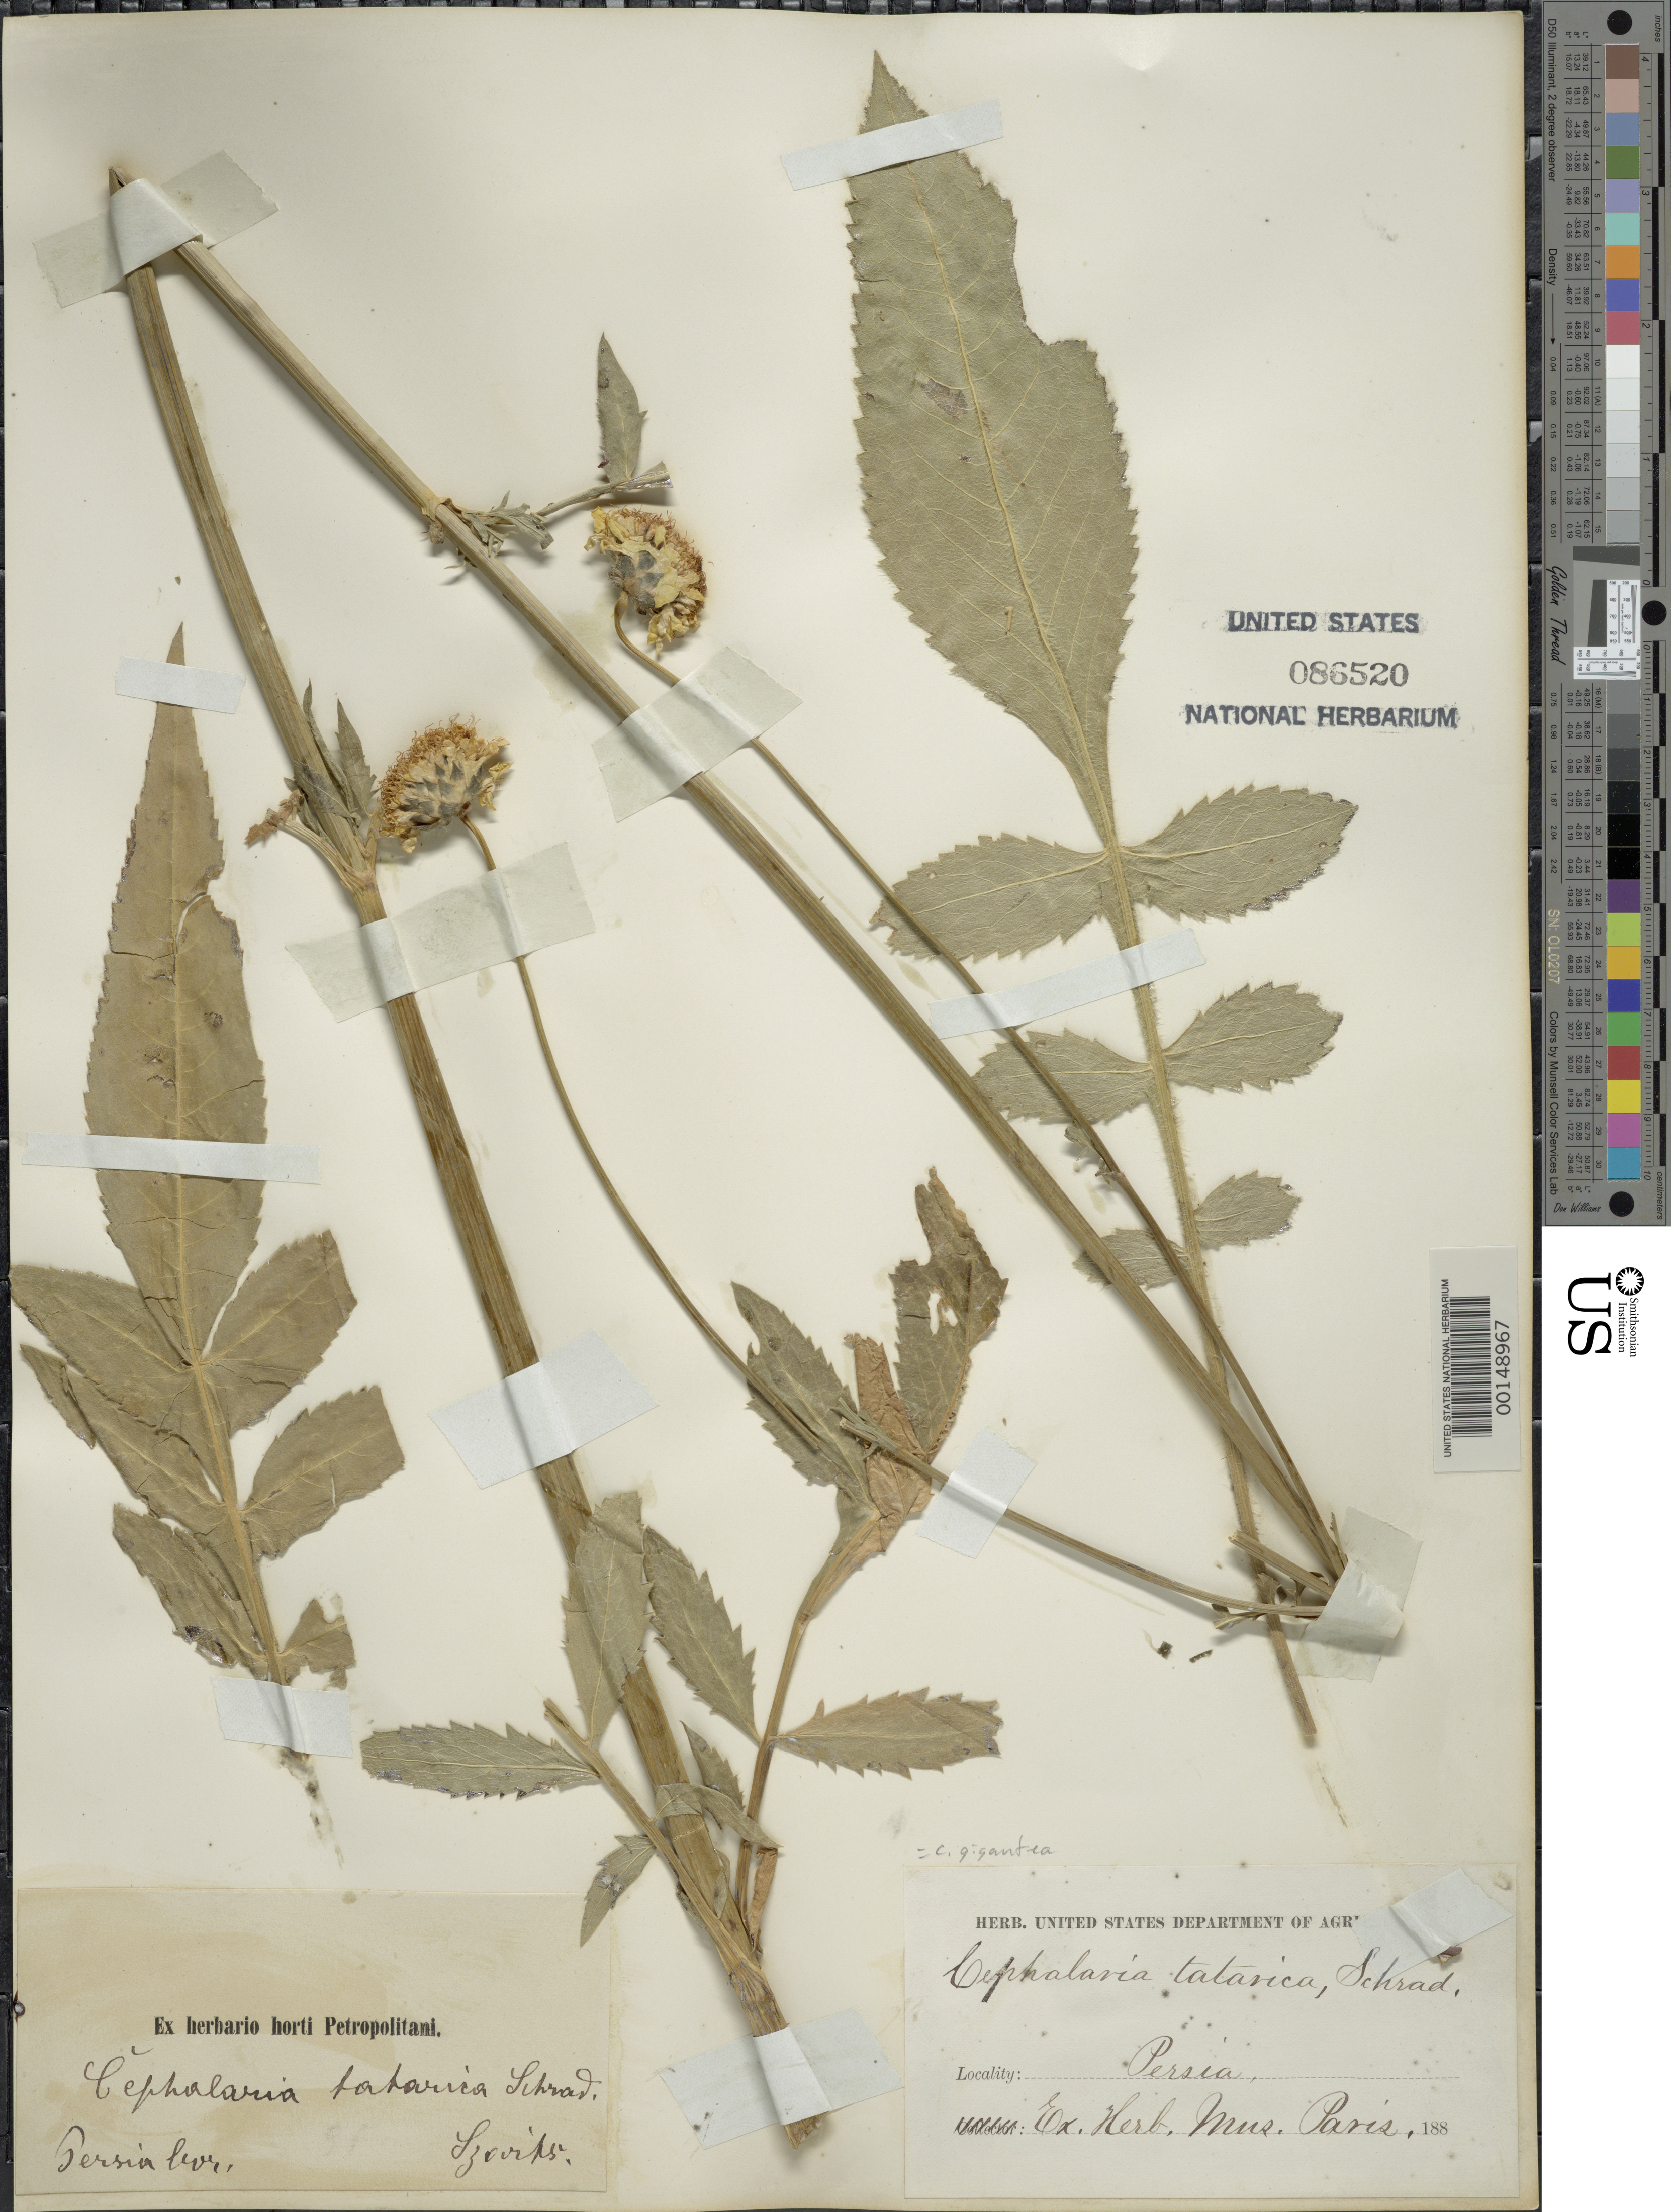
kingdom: Plantae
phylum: Tracheophyta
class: Magnoliopsida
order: Dipsacales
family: Caprifoliaceae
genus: Cephalaria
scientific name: Cephalaria gigantea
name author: (Ledb.) Brobov.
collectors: J. Szovits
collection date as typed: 188-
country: Iran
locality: Persia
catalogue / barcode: US 86520